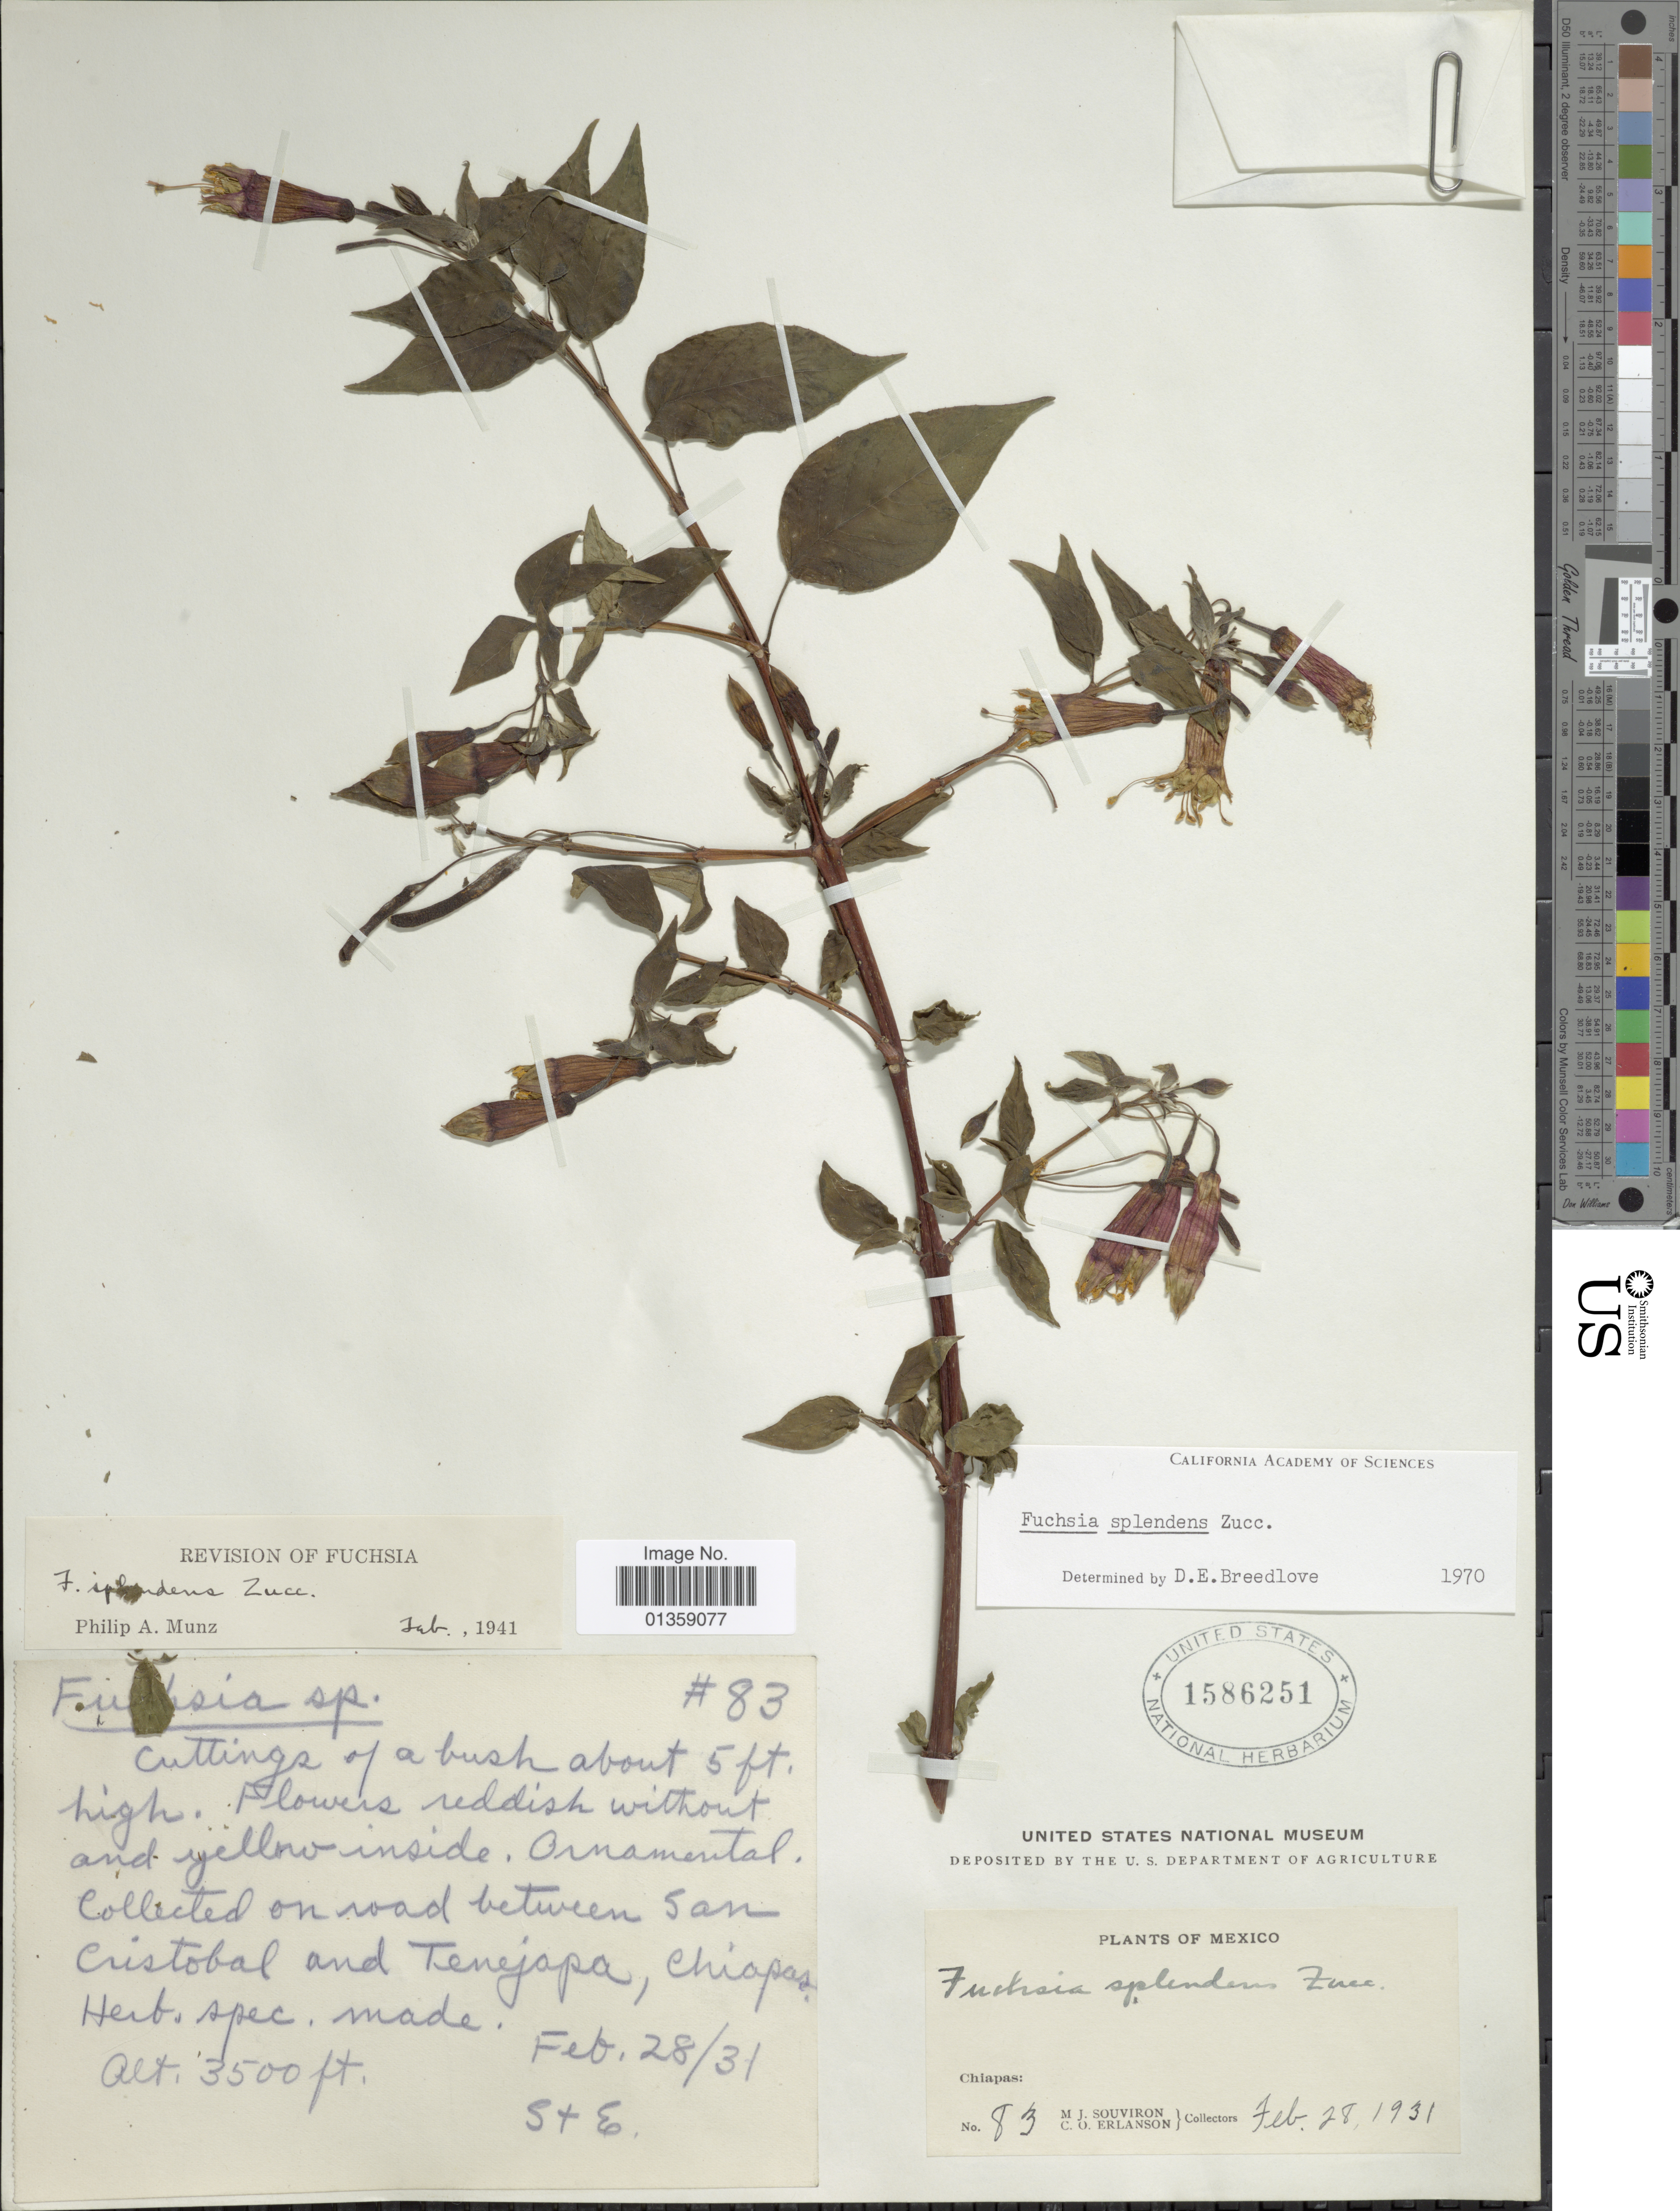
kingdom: Plantae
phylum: Tracheophyta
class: Magnoliopsida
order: Myrtales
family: Onagraceae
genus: Fuchsia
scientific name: Fuchsia splendens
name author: Zucc.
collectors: M. J. Souviron & C. O. Erlanson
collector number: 83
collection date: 1931-02-28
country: Mexico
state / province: Chiapas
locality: On road between San Cristobal and Tenejapa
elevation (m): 1067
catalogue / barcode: US 1586251